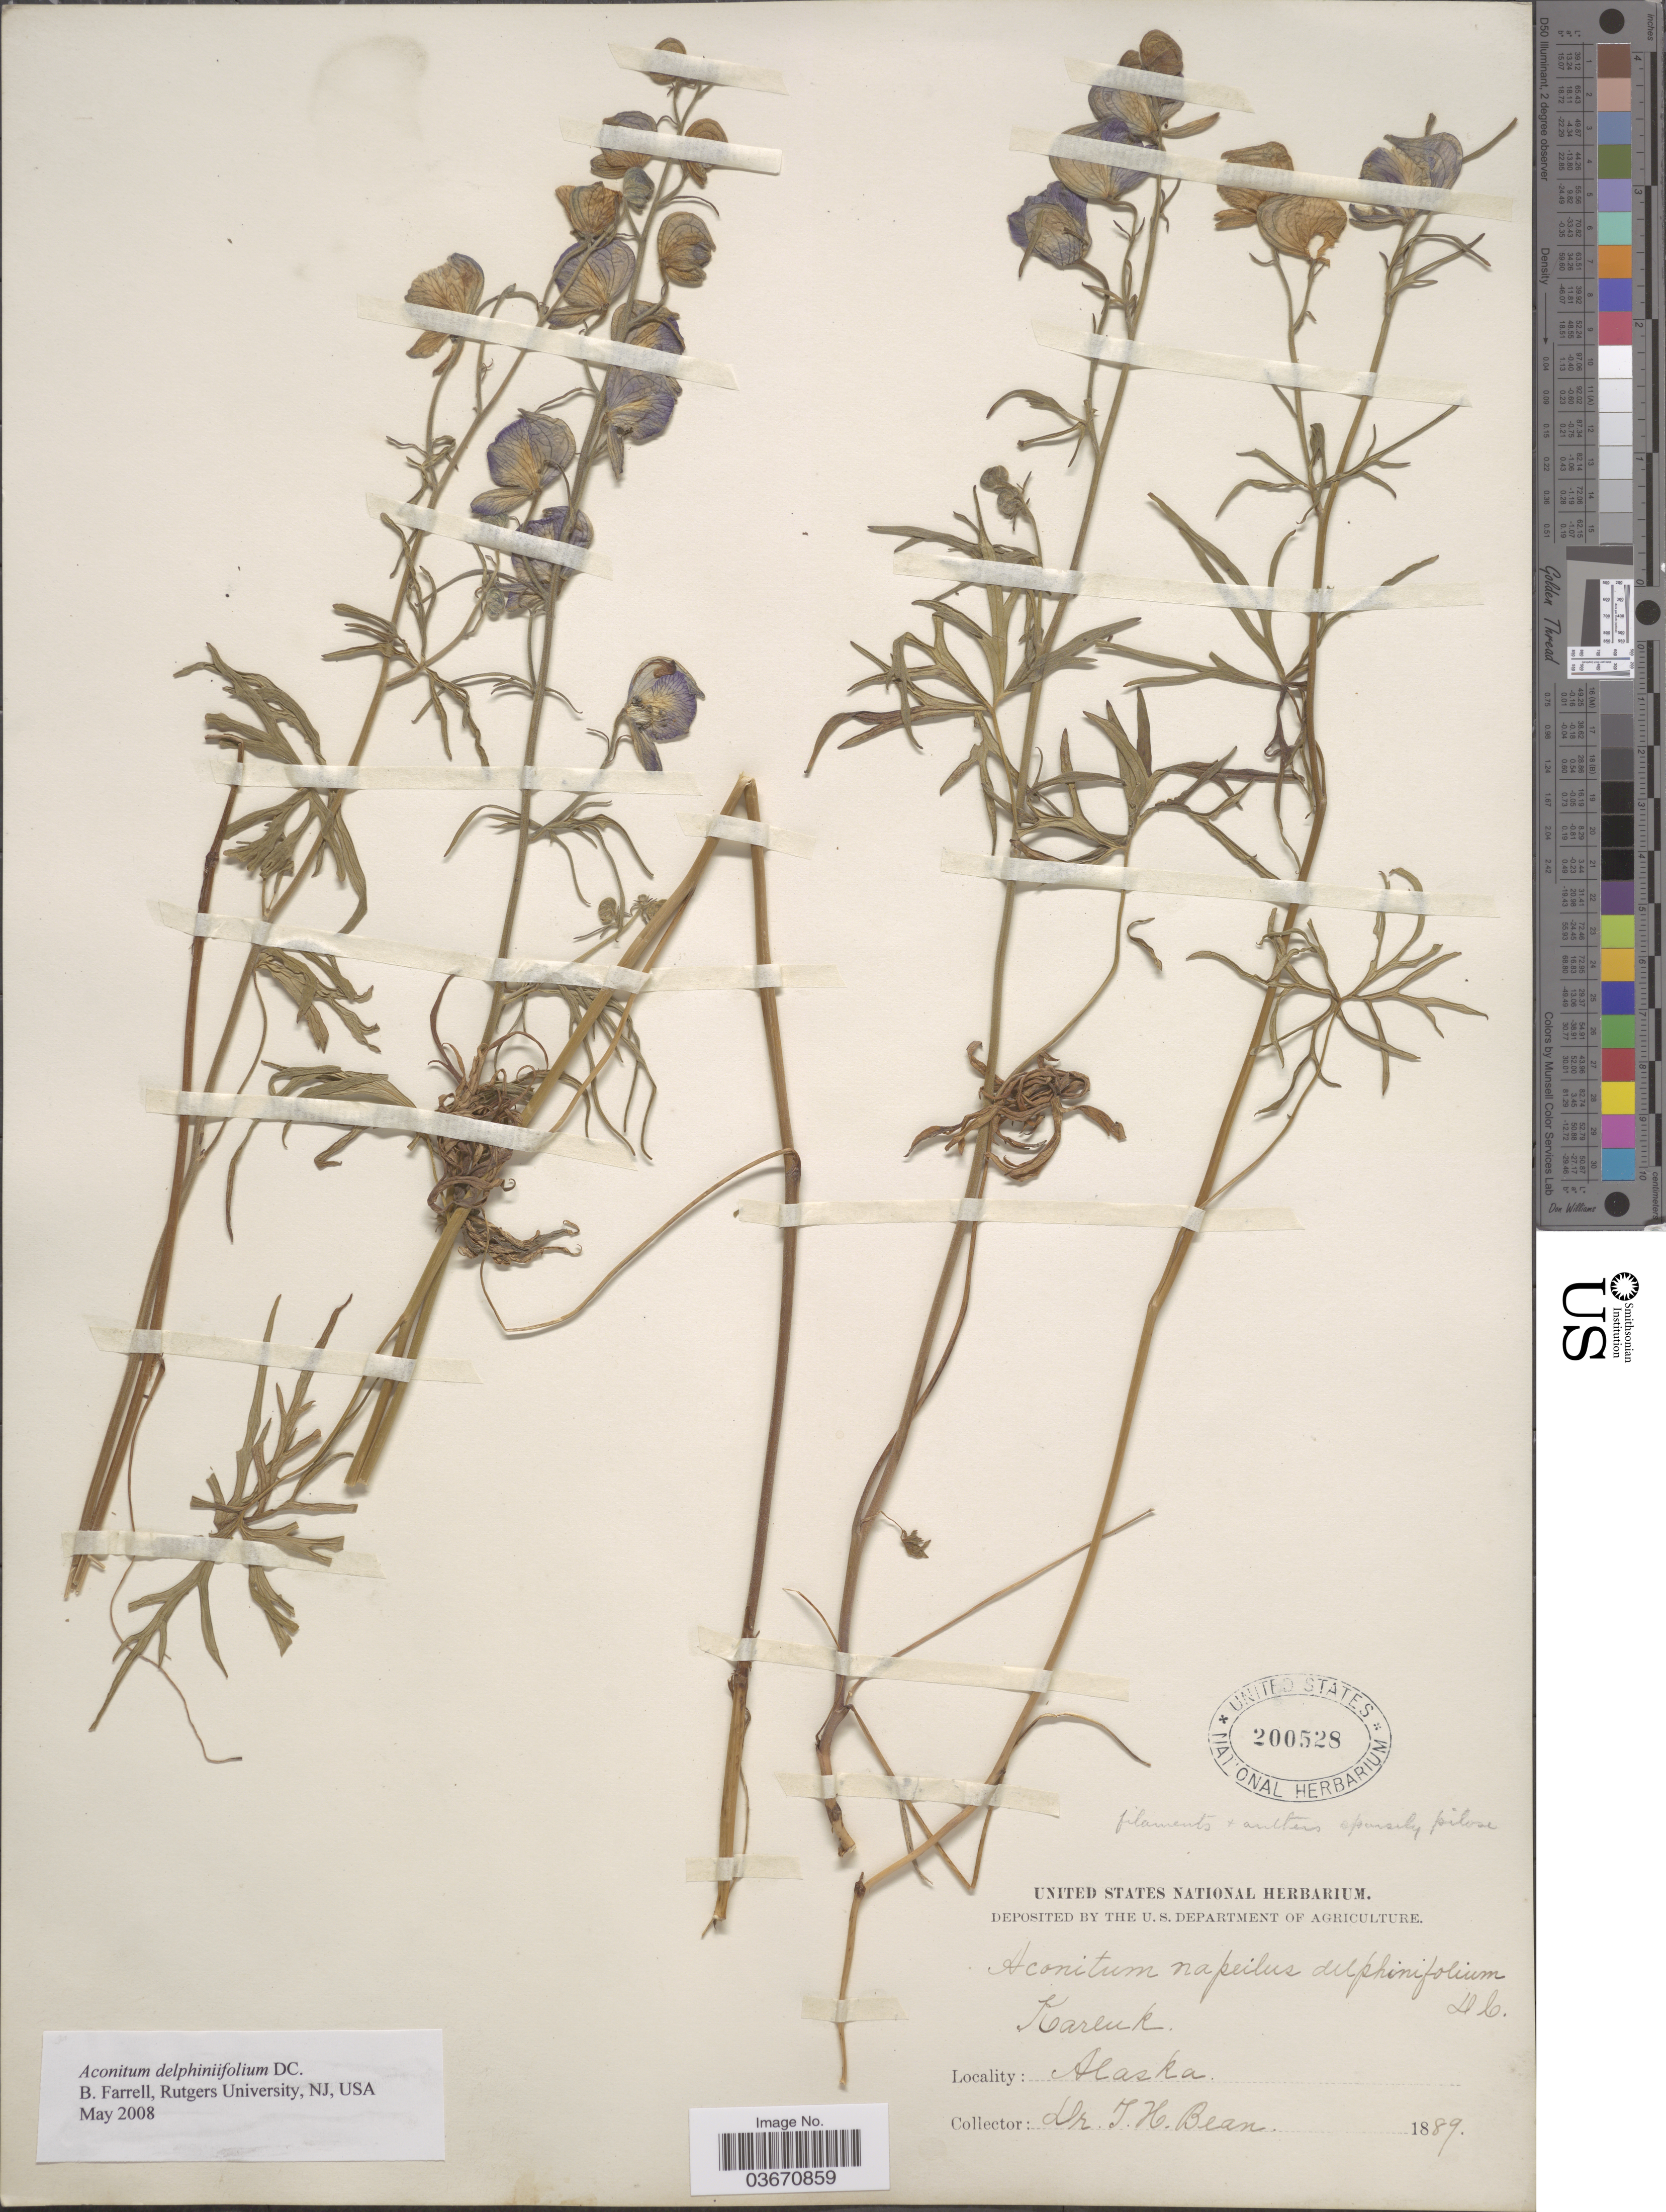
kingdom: Plantae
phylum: Tracheophyta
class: Magnoliopsida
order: Ranunculales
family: Ranunculaceae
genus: Aconitum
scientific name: Aconitum delphinifolium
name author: DC.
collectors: T. Bean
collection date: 1889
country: United States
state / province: Alaska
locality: Karluk.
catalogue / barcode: US 200528